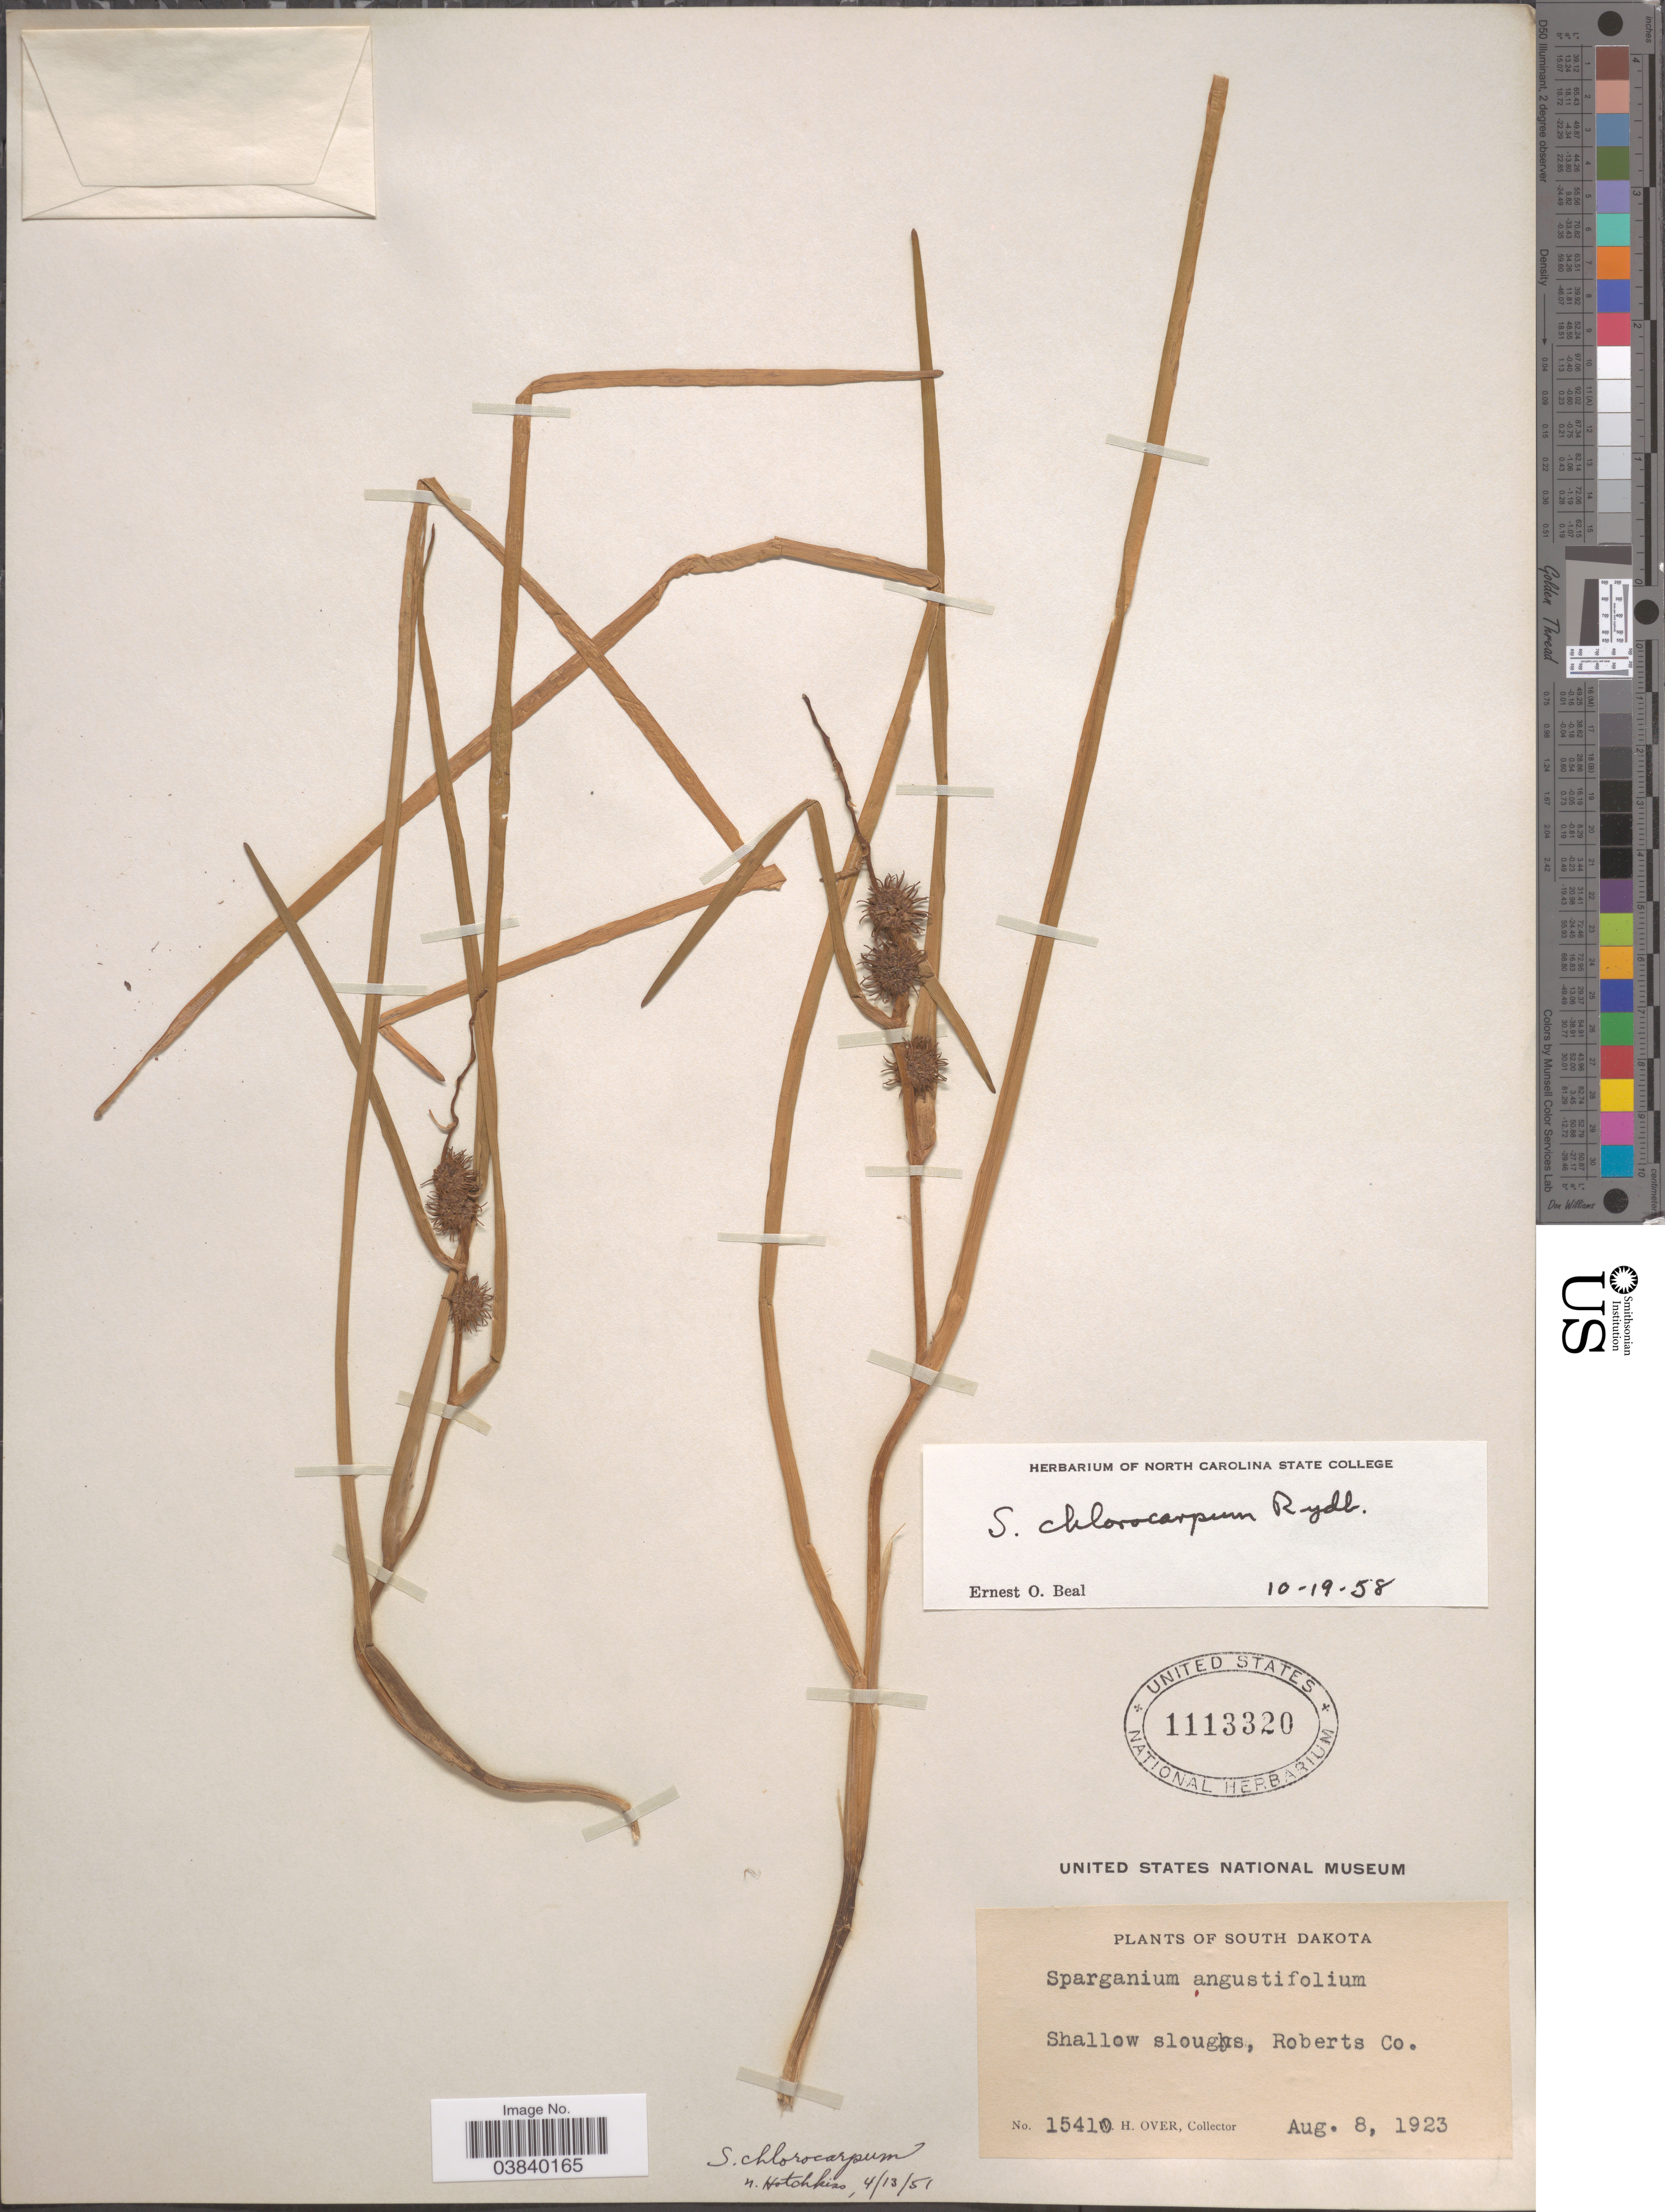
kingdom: Plantae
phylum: Tracheophyta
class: Liliopsida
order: Poales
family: Typhaceae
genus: Sparganium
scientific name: Sparganium chlorocarpum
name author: Rydb.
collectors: W. Over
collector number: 15410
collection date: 1923-08-08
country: United States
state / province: South Dakota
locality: Shallow sloughs, Roberts Co.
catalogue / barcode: US 1113320